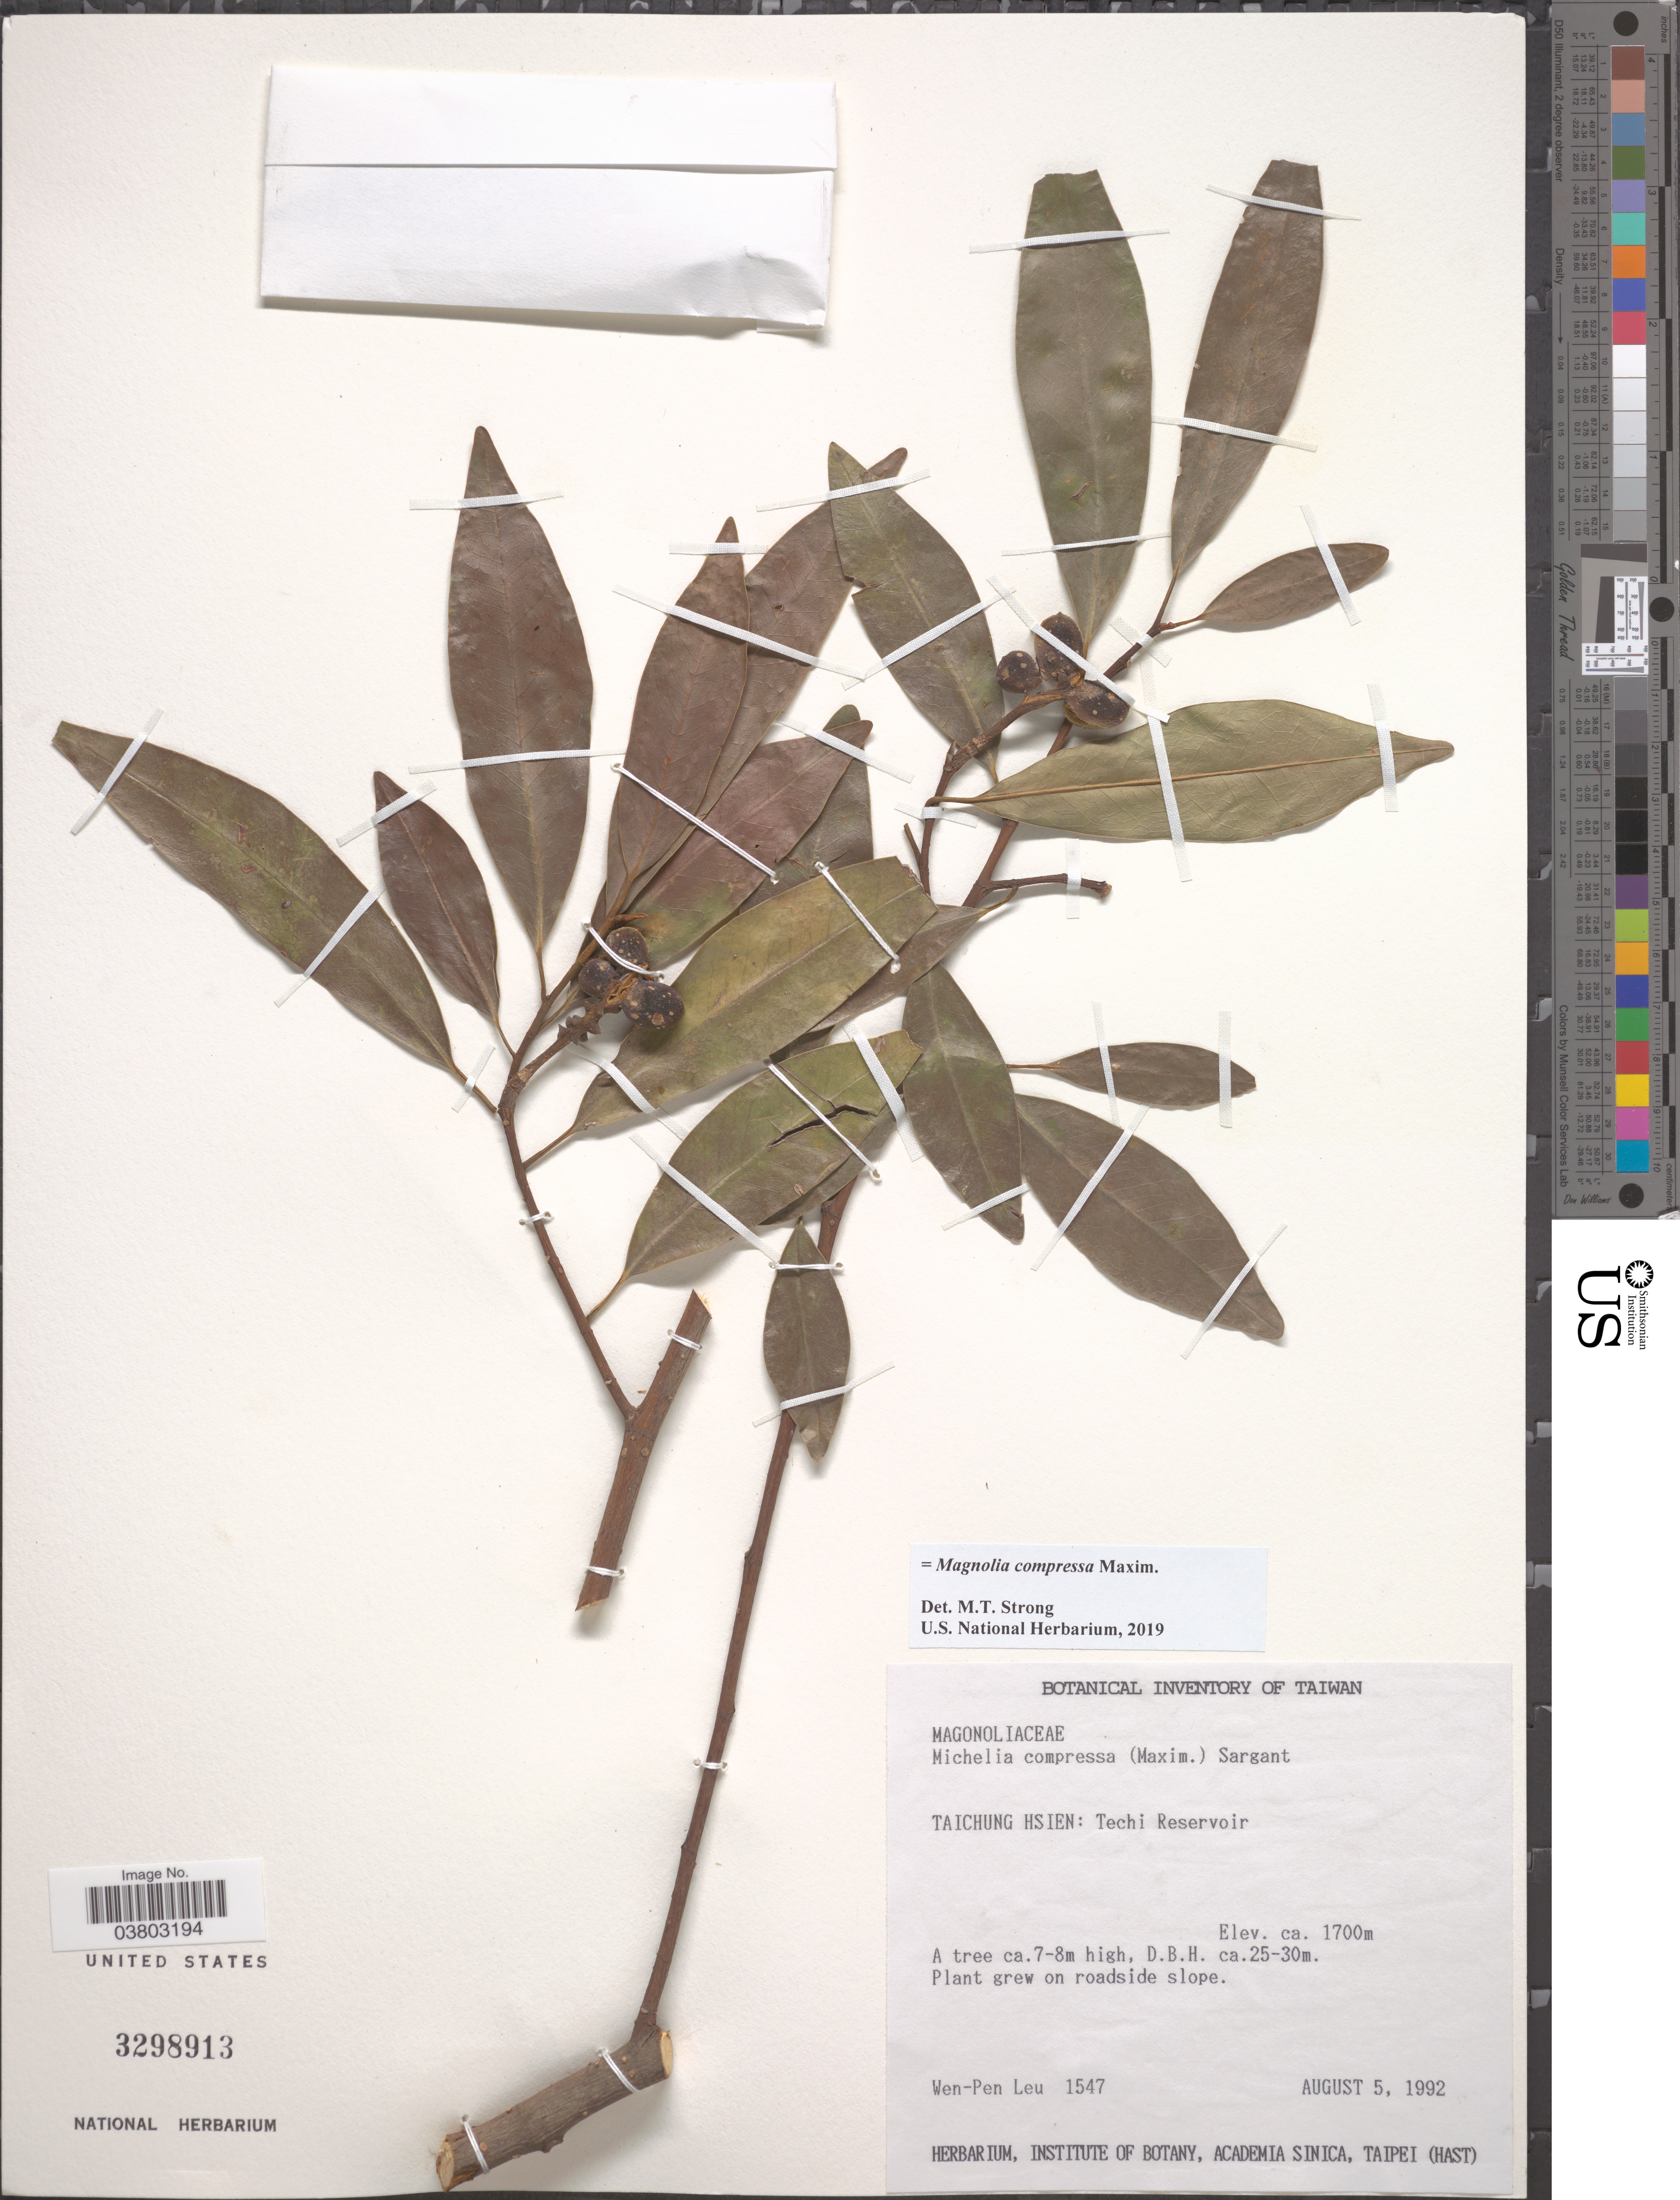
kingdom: Plantae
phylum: Tracheophyta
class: Magnoliopsida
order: Magnoliales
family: Magnoliaceae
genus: Magnolia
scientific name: Magnolia compressa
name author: Maxim.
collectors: W. Leu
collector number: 1547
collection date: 1992-08-05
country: Taiwan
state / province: Taichung City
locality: Taichung Hsien: Techi Reservoir.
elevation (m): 1700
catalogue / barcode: US 3298913